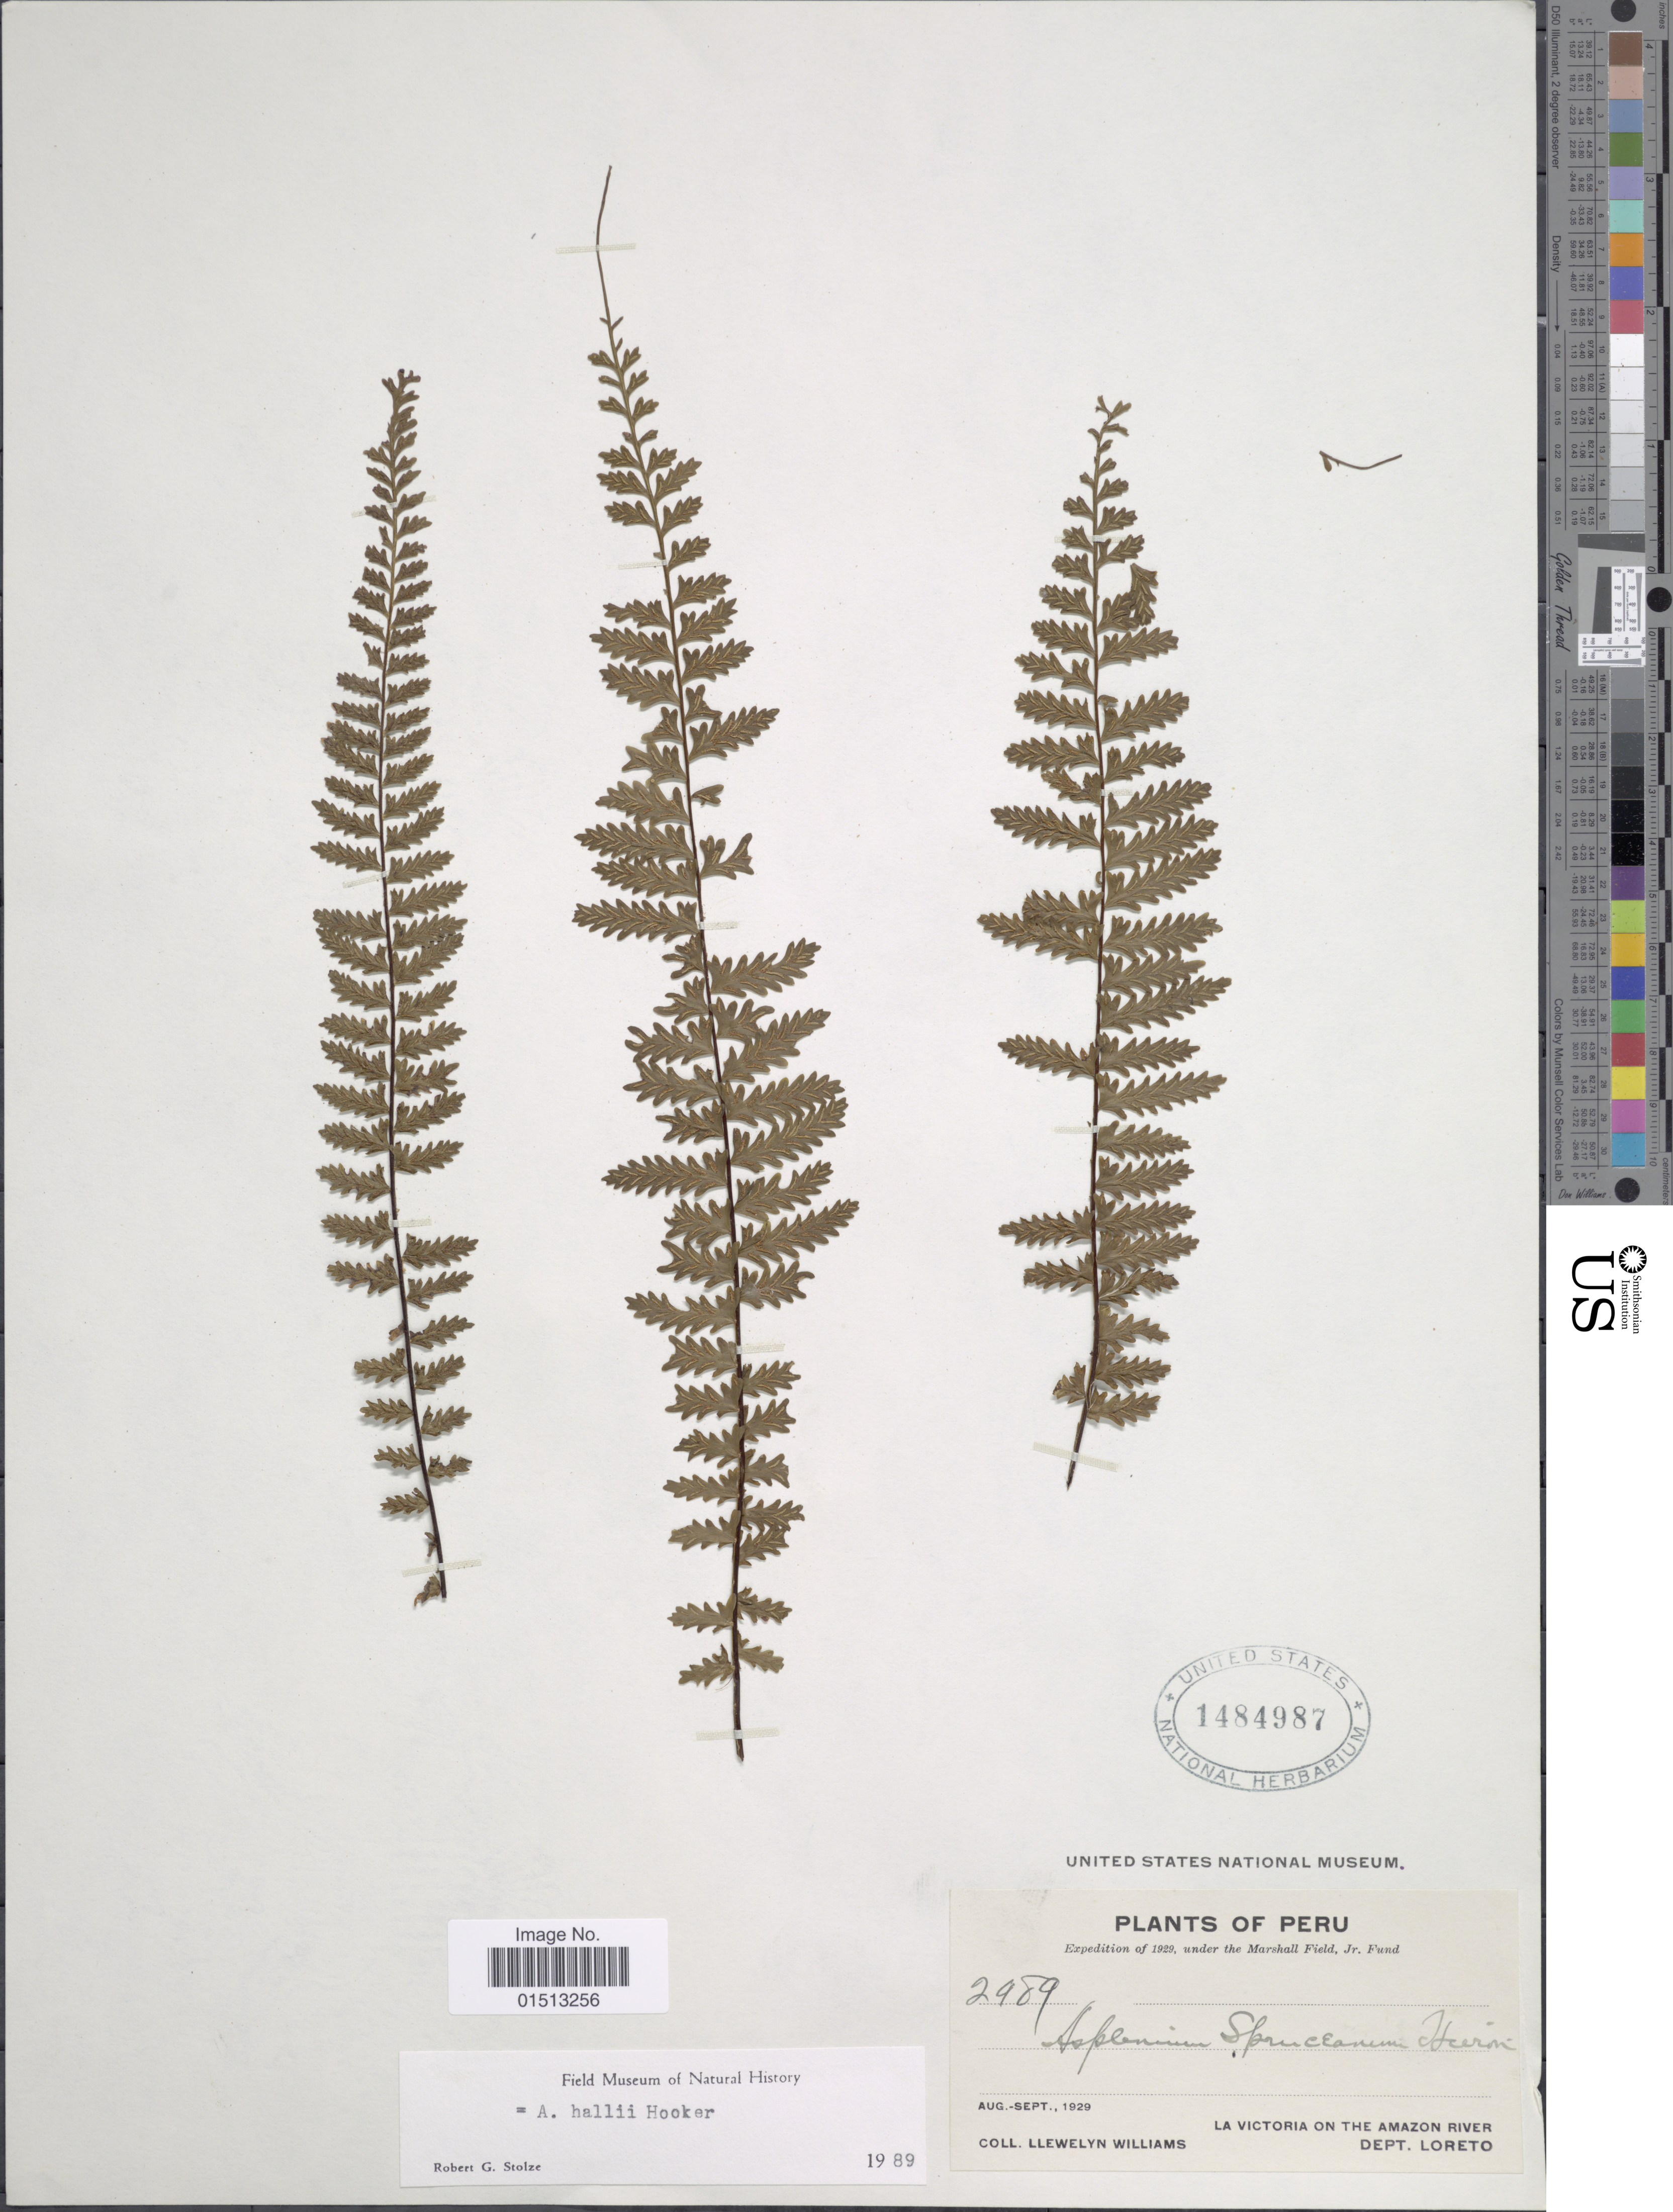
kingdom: Plantae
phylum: Tracheophyta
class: Polypodiopsida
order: Polypodiales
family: Aspleniaceae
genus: Asplenium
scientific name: Asplenium spruceanum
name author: Hieron.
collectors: Ll. Williams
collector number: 2989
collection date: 1929-08/1929-09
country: Peru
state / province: Loreto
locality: La Victoria on the Amazon River.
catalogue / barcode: US 1484987